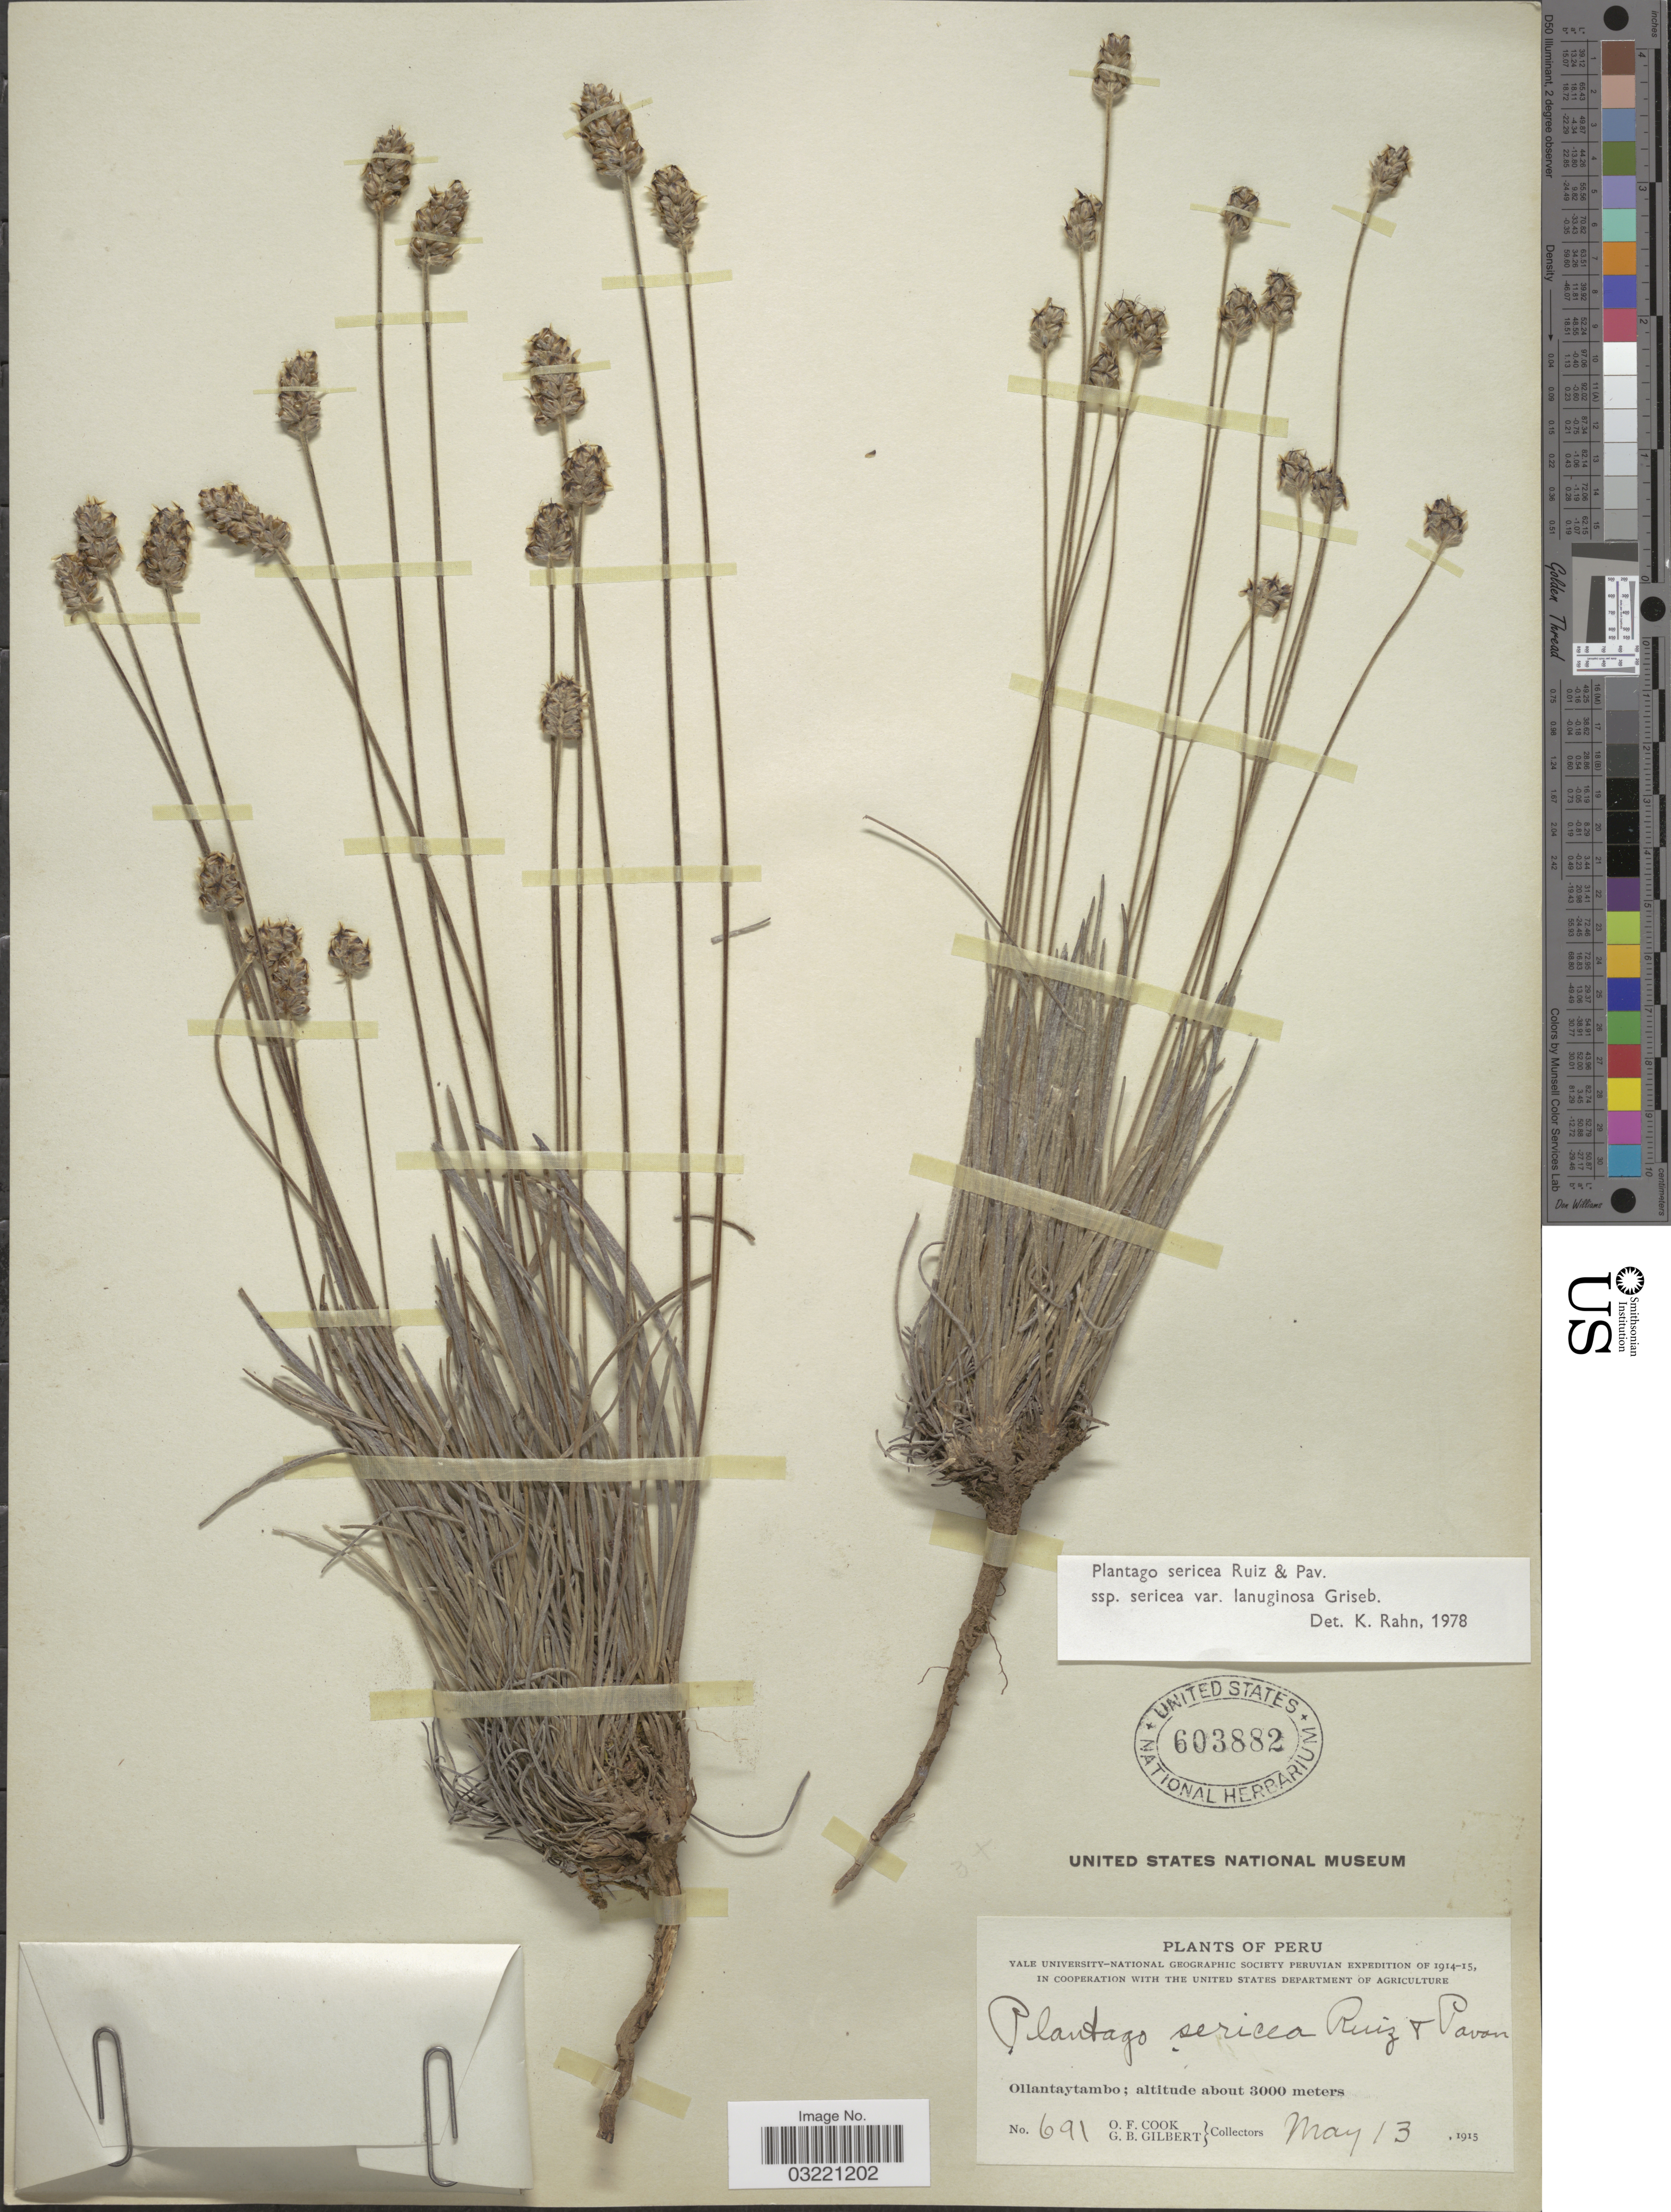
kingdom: Plantae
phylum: Tracheophyta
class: Magnoliopsida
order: Lamiales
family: Plantaginaceae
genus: Plantago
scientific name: Plantago sericea var. lanuginosa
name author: Griseb.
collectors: O. F. Cook & G. B. Gilbert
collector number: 691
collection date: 1915-05-13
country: Peru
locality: Ollantaytambo.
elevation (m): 3000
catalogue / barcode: US 603882